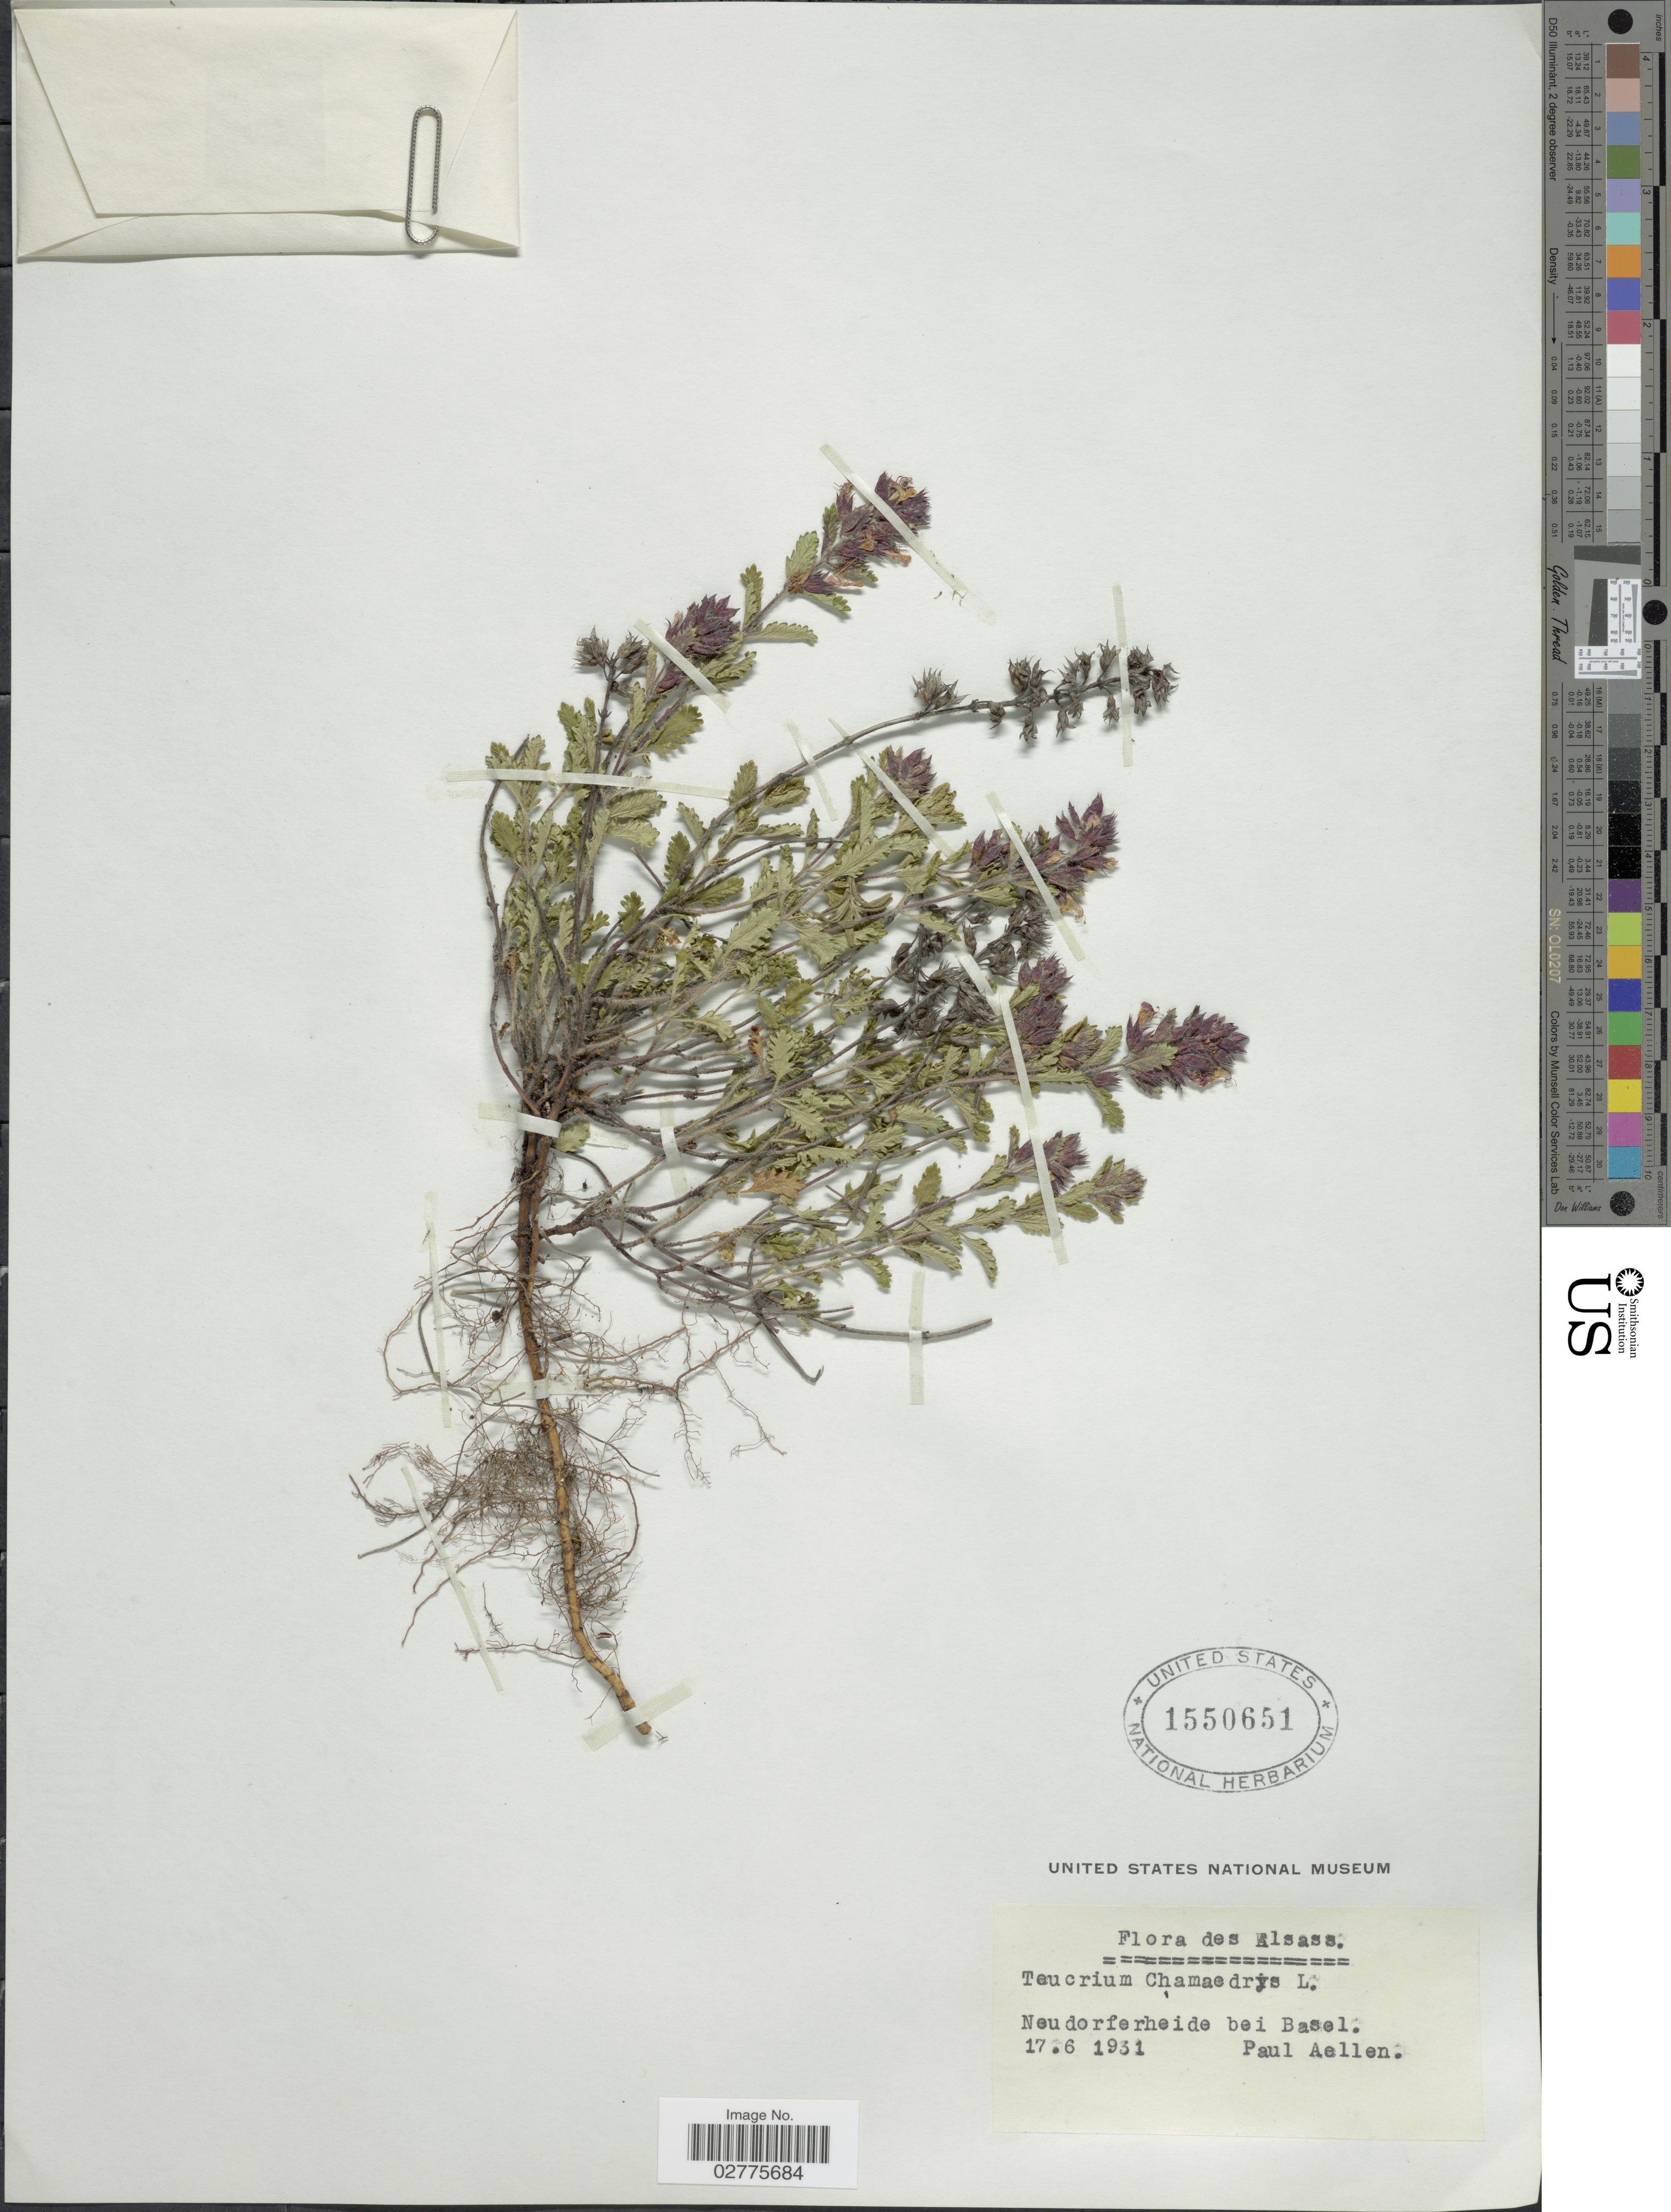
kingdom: Plantae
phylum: Tracheophyta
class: Magnoliopsida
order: Lamiales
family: Lamiaceae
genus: Teucrium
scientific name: Teucrium chamaedrys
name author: L.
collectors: P. Aellen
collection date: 1931-06-17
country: Germany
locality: Elsass, Neudorferheide bei Basel.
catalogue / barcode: US 1550651